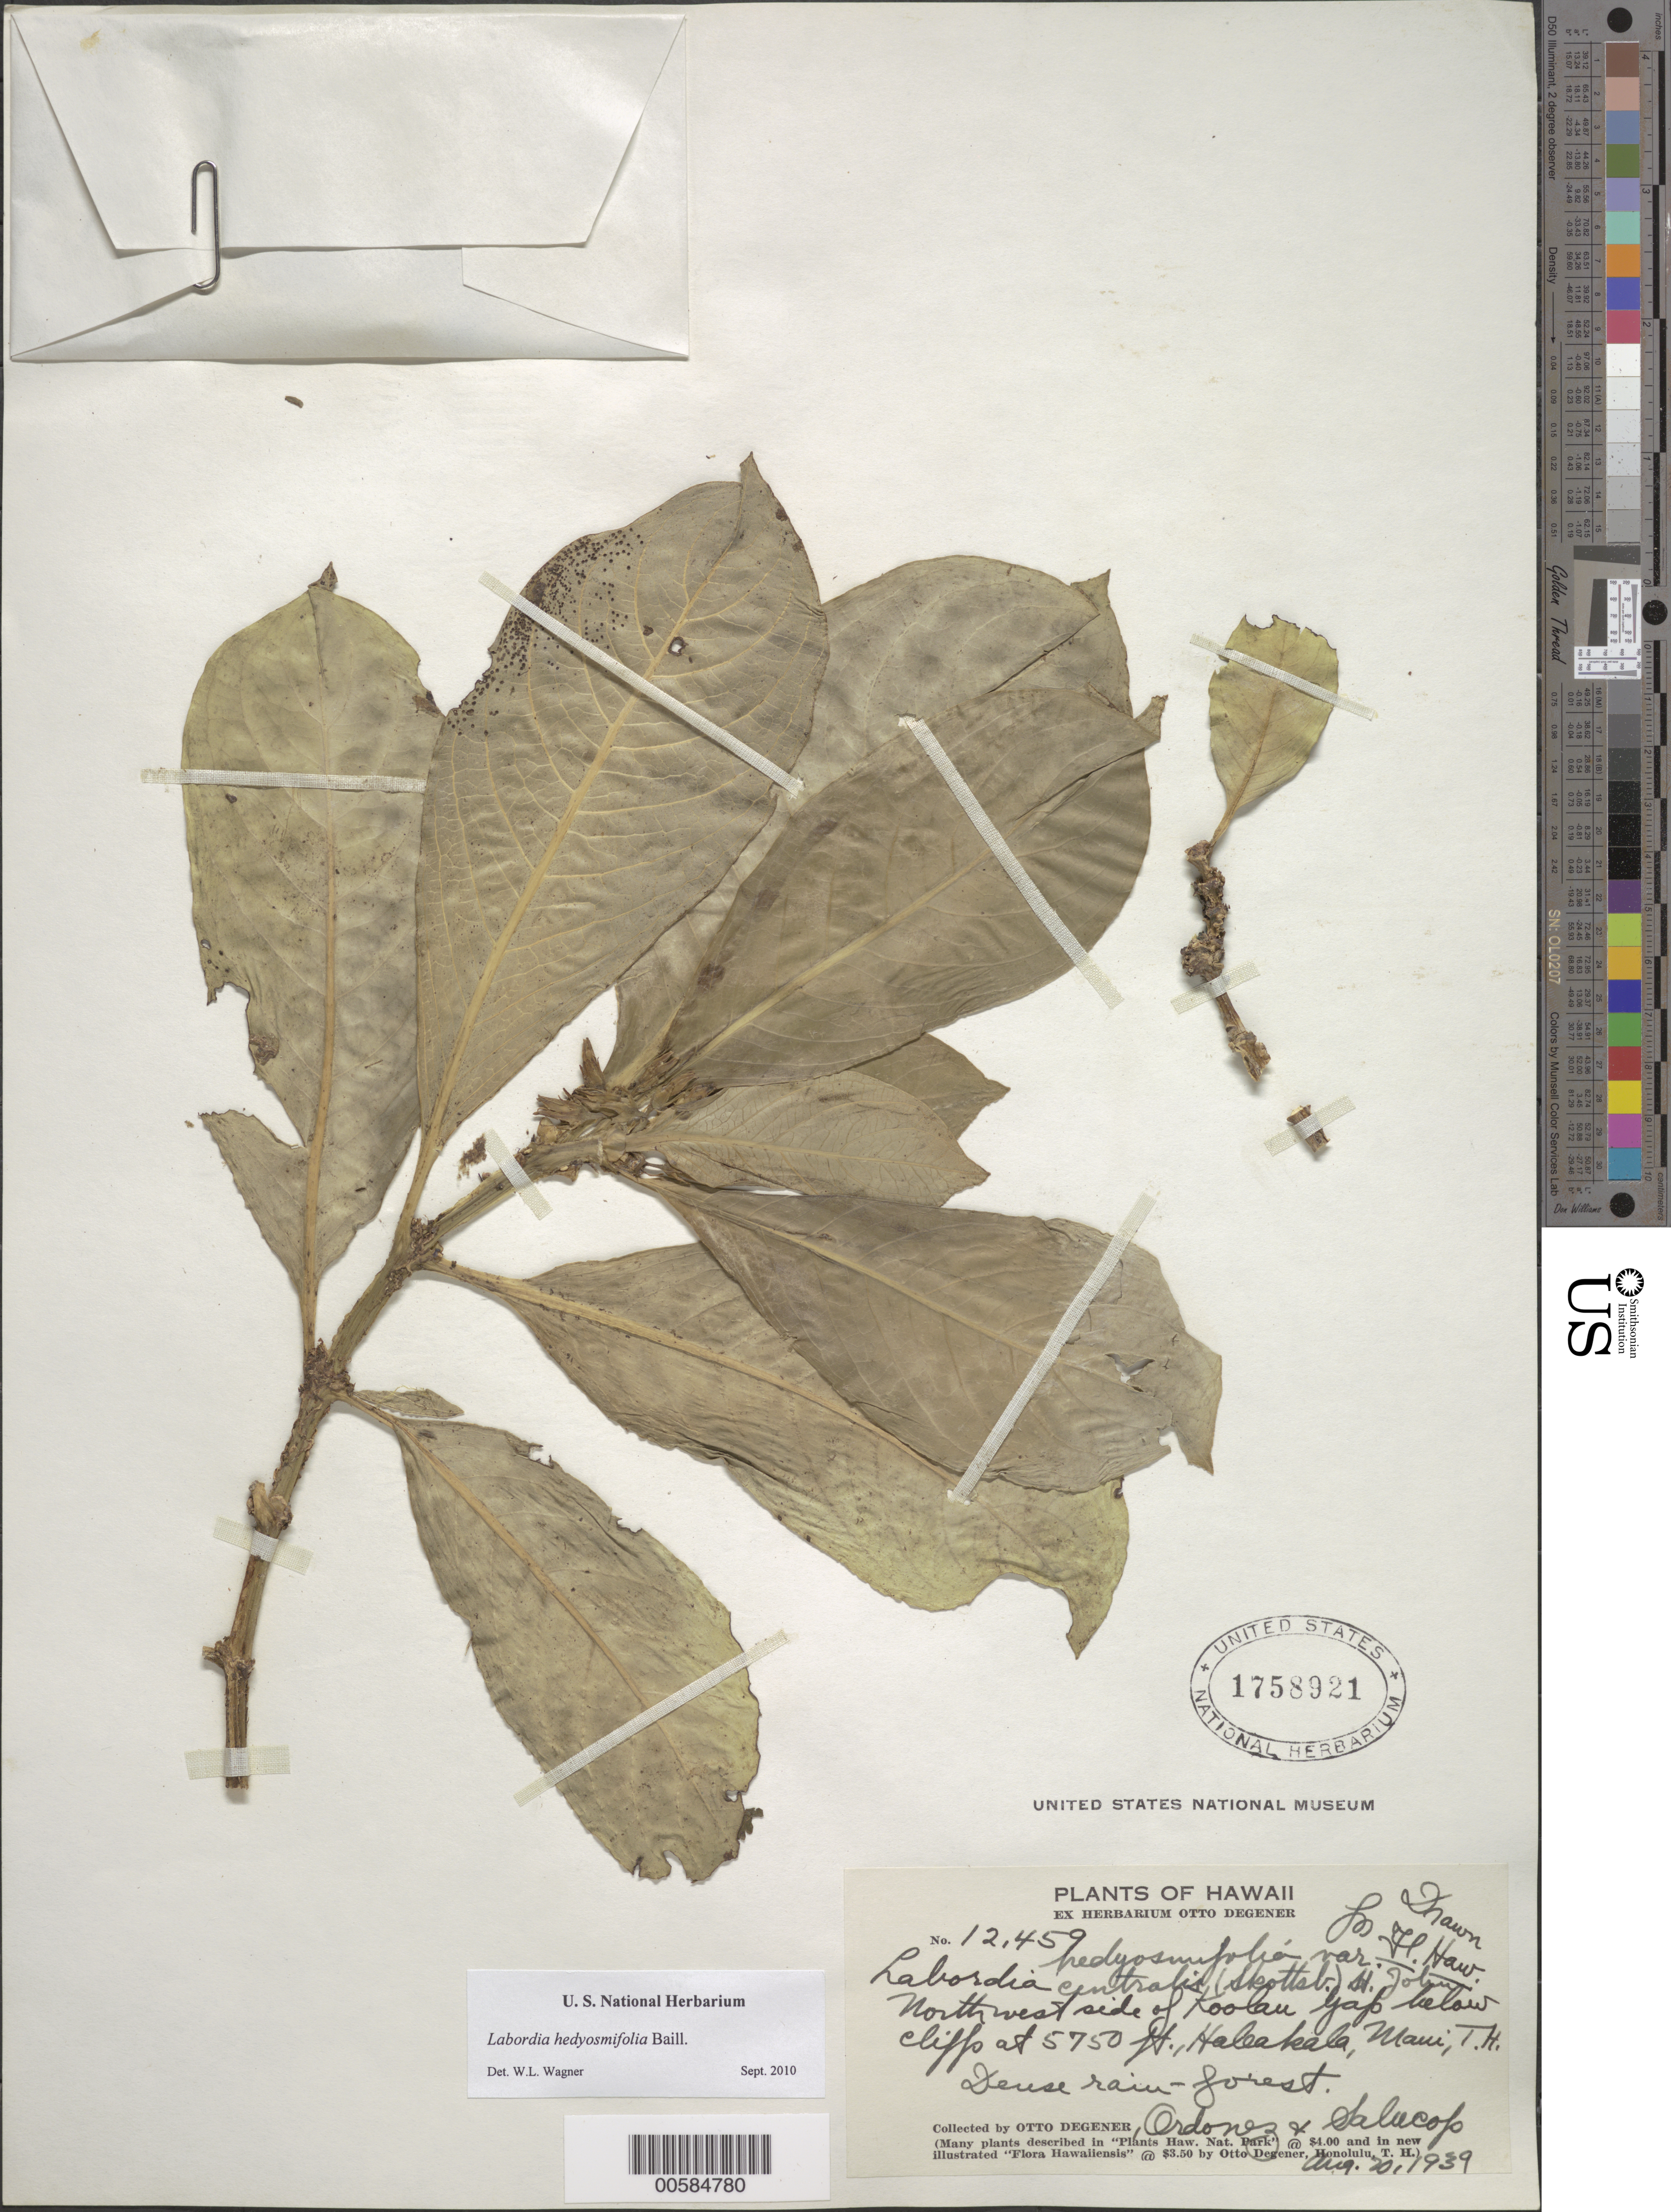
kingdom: Plantae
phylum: Tracheophyta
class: Magnoliopsida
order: Gentianales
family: Loganiaceae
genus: Geniostoma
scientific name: Geniostoma hedyosmifolium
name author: (Baill.) Byng & Christenh.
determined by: Wagner, W. L., (BOT), Smithsonian Institution - National Museum of Natural History (UNITED STATES)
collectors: O. Degener, Ordonez & -- Salucop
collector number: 12459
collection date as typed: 20 Aug 1939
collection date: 1939-08-20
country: United States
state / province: Hawaii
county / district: Maui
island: Maui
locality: NW side of Koolau Gap below cliffs, Haleakala.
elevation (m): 1753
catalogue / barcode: US 1758921